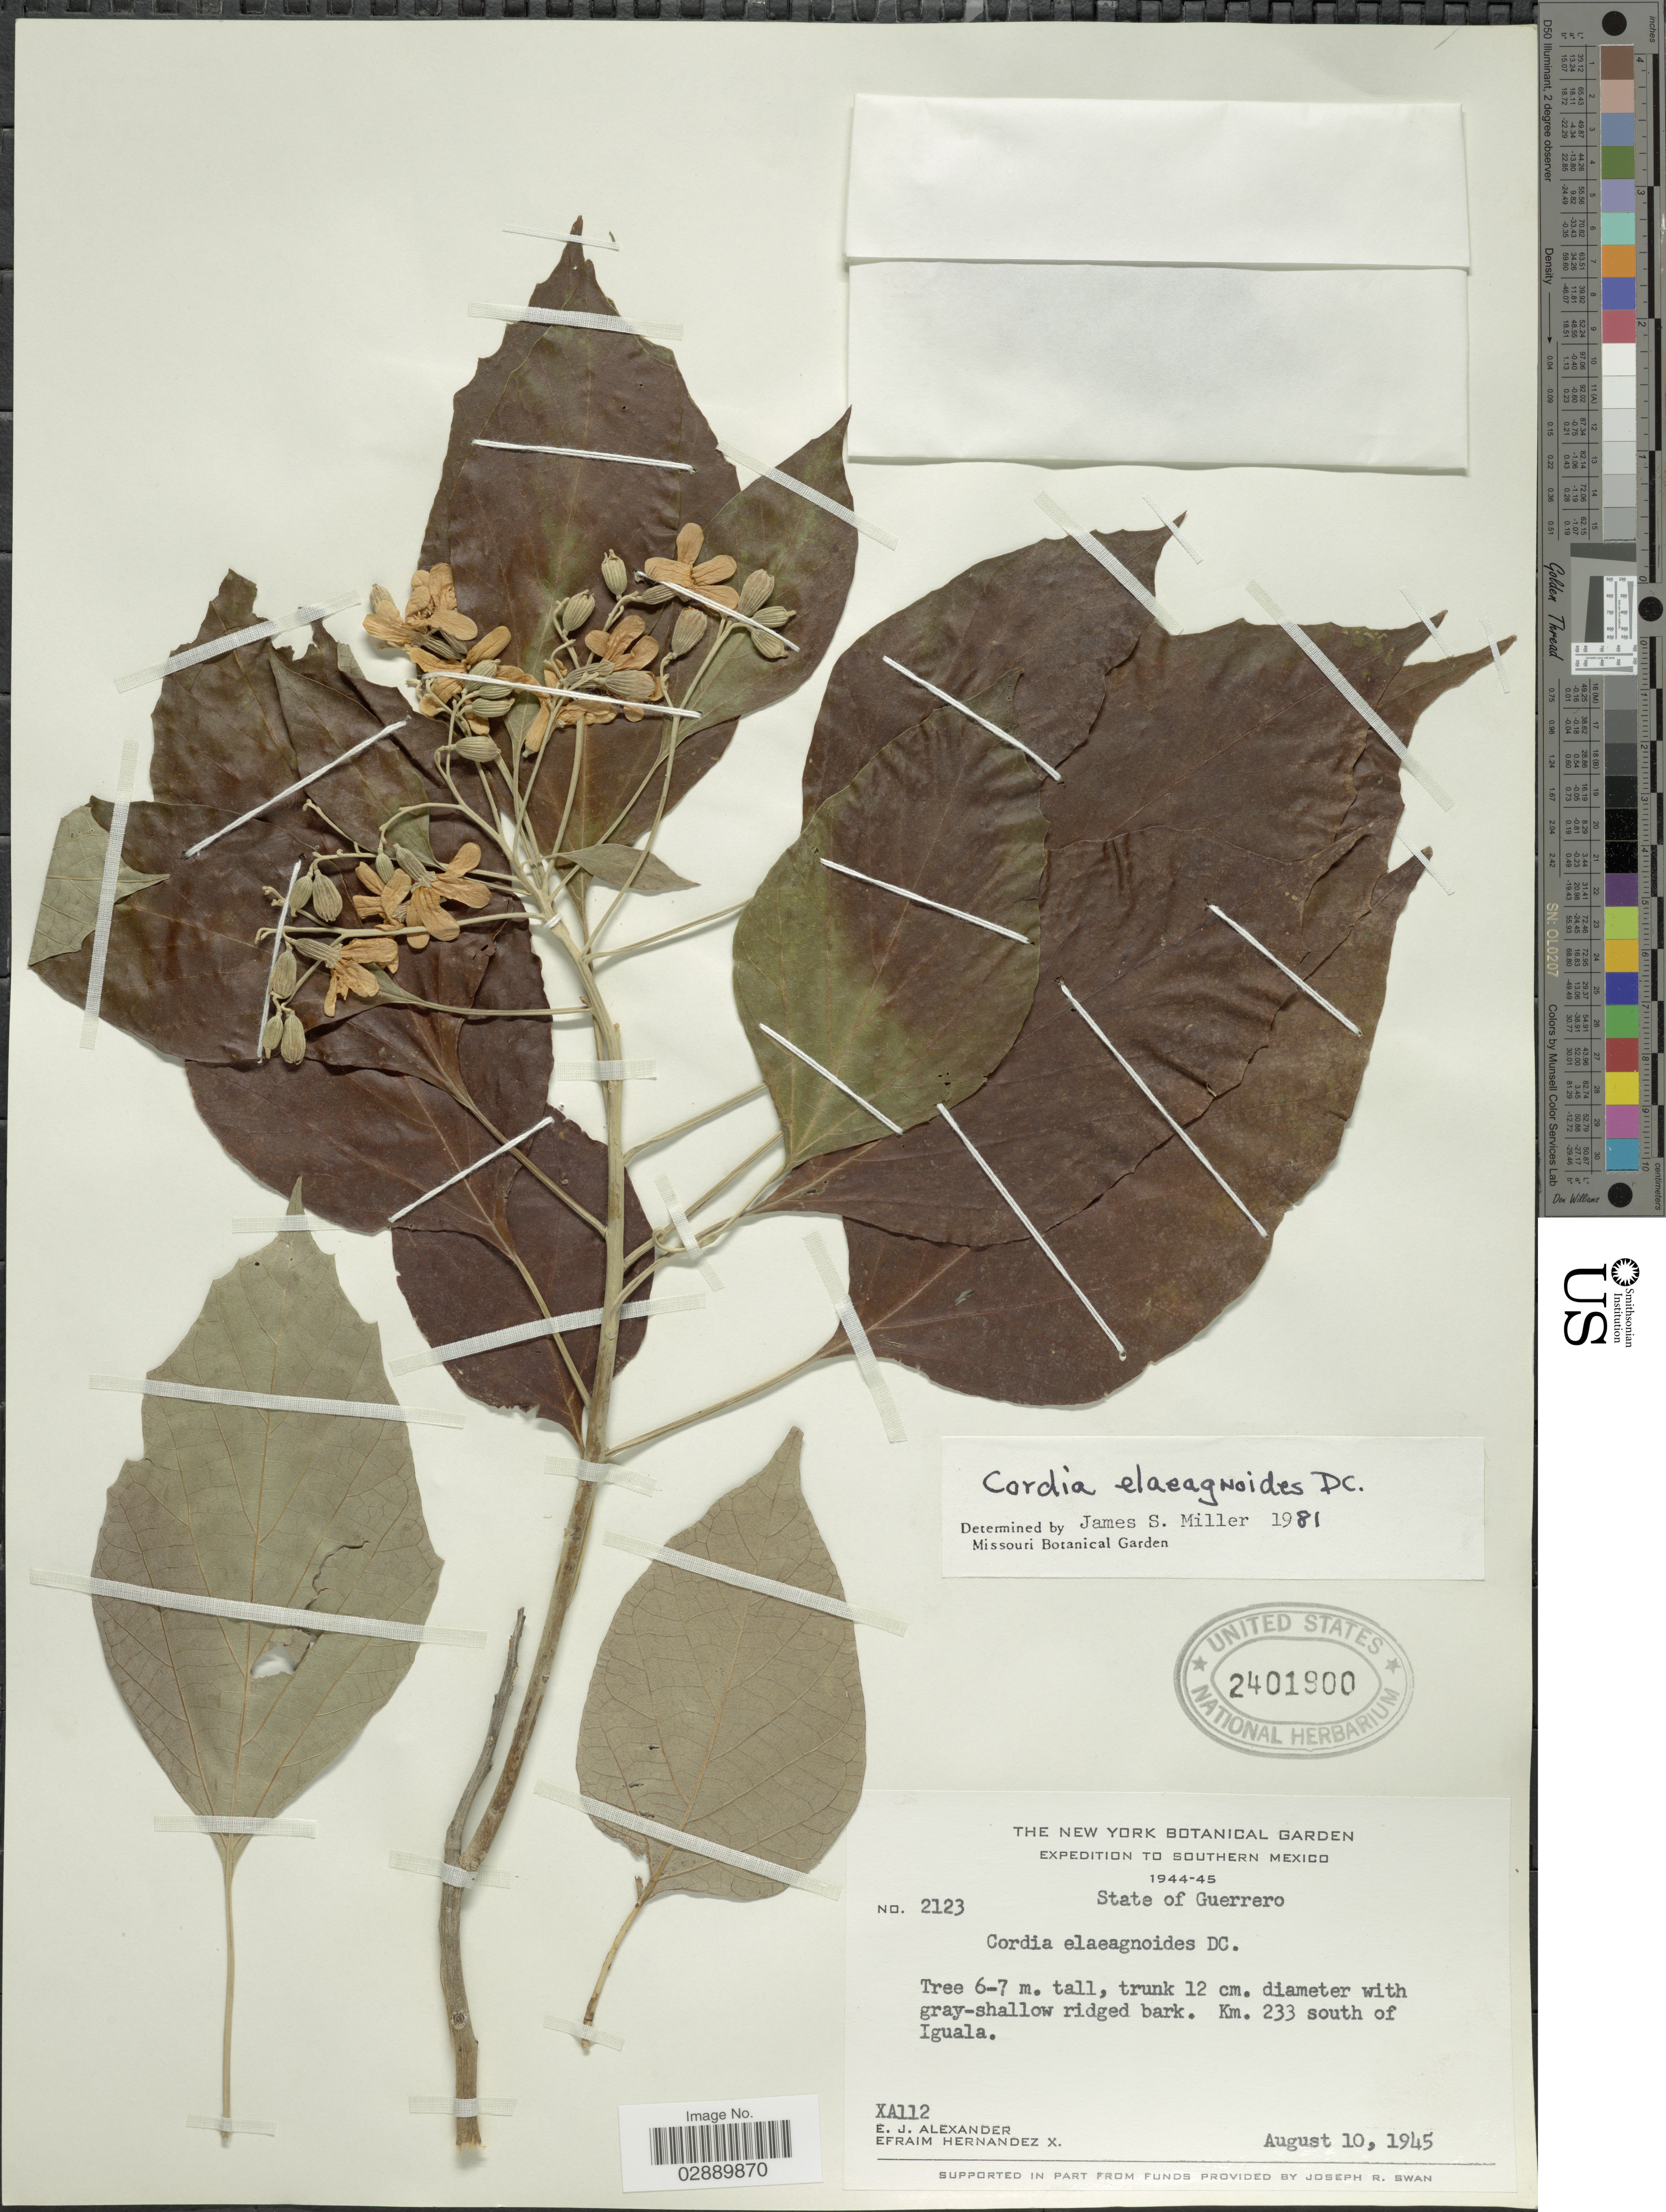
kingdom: Plantae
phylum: Tracheophyta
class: Magnoliopsida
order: Boraginales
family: Cordiaceae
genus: Cordia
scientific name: Cordia elaeagnoides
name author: A. DC.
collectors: E. J. Alexander & E. Hernandez X.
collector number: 2123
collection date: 1945-08-10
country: Mexico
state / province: Guerrero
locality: Southern Mexico. Km. 233 south of Iguala.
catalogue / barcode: US 2401900